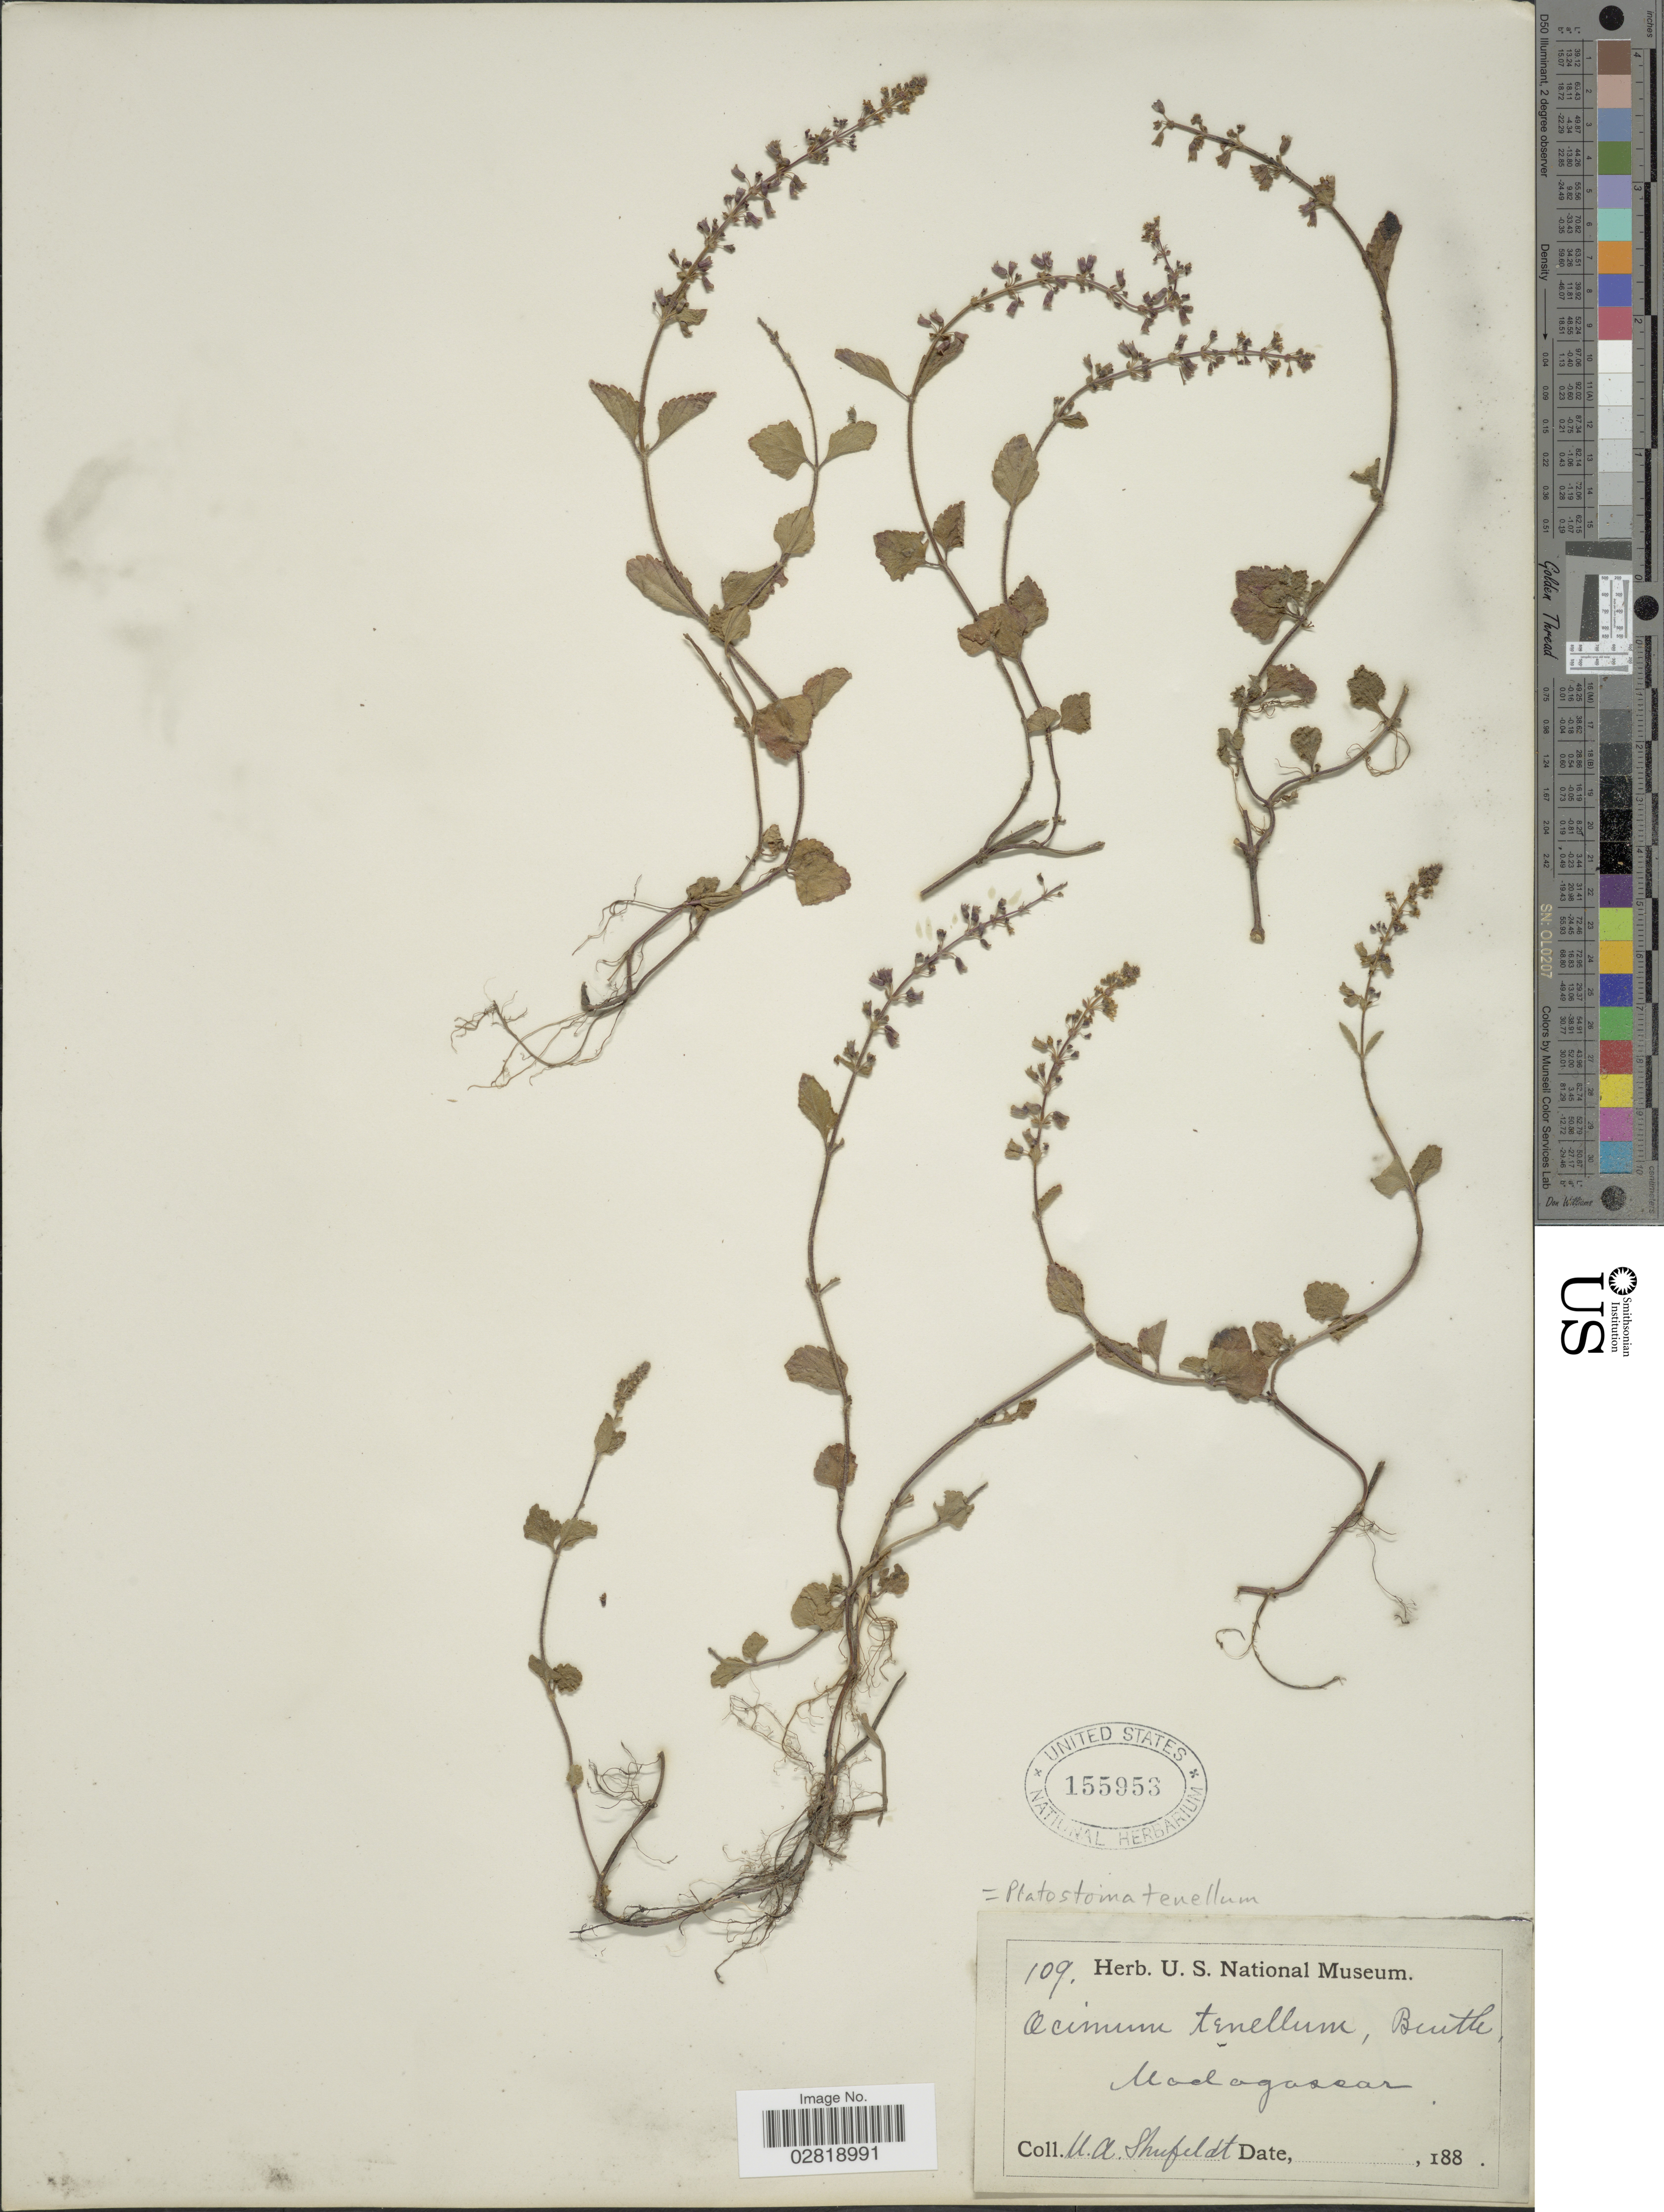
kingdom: Plantae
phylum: Tracheophyta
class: Magnoliopsida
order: Lamiales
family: Lamiaceae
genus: Platostoma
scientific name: Platostoma tenellum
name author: (Benth.) A.J. Paton & Hedge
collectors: M. Shufeldt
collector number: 109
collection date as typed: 188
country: Madagascar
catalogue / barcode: US 155953